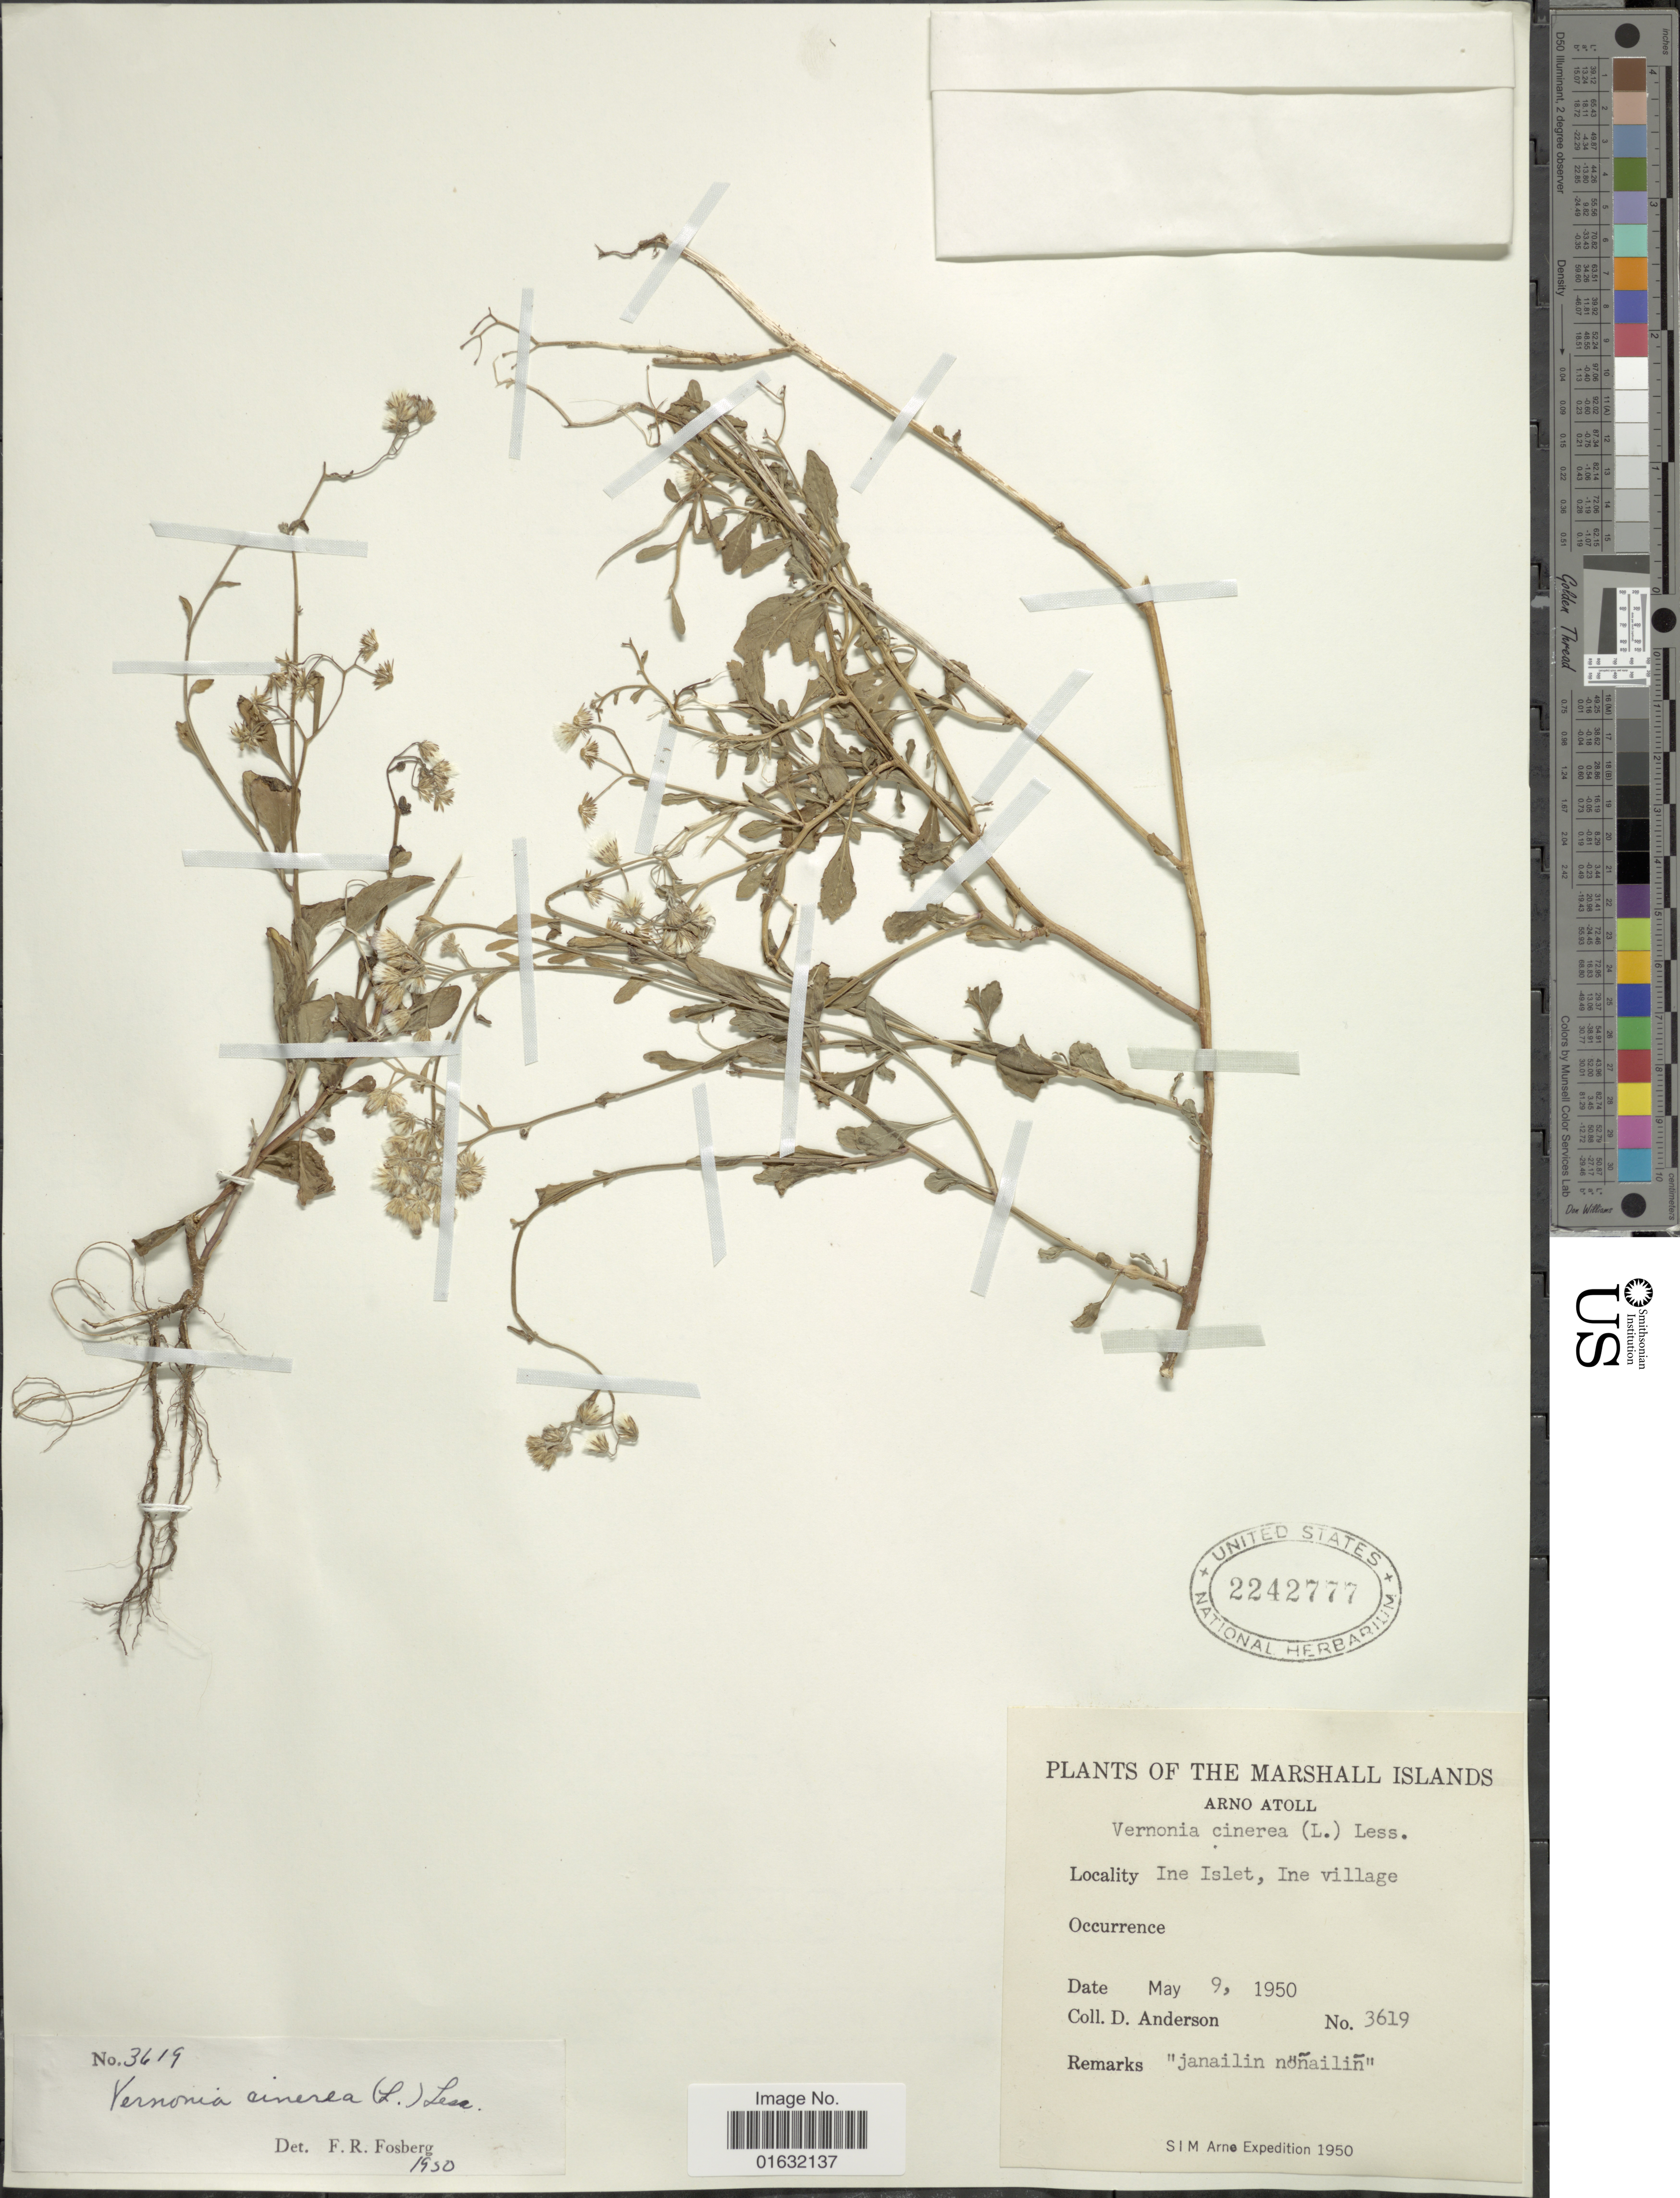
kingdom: Plantae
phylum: Tracheophyta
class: Magnoliopsida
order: Asterales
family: Asteraceae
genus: Cyanthillium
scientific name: Cyanthillium cinereum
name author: (L.) H. Rob.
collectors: D. Anderson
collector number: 3619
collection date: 1950-05-09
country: Marshall Islands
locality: The Marshall Islands, Arno Atoll, Ine Islet, In Village.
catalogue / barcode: US 2242777